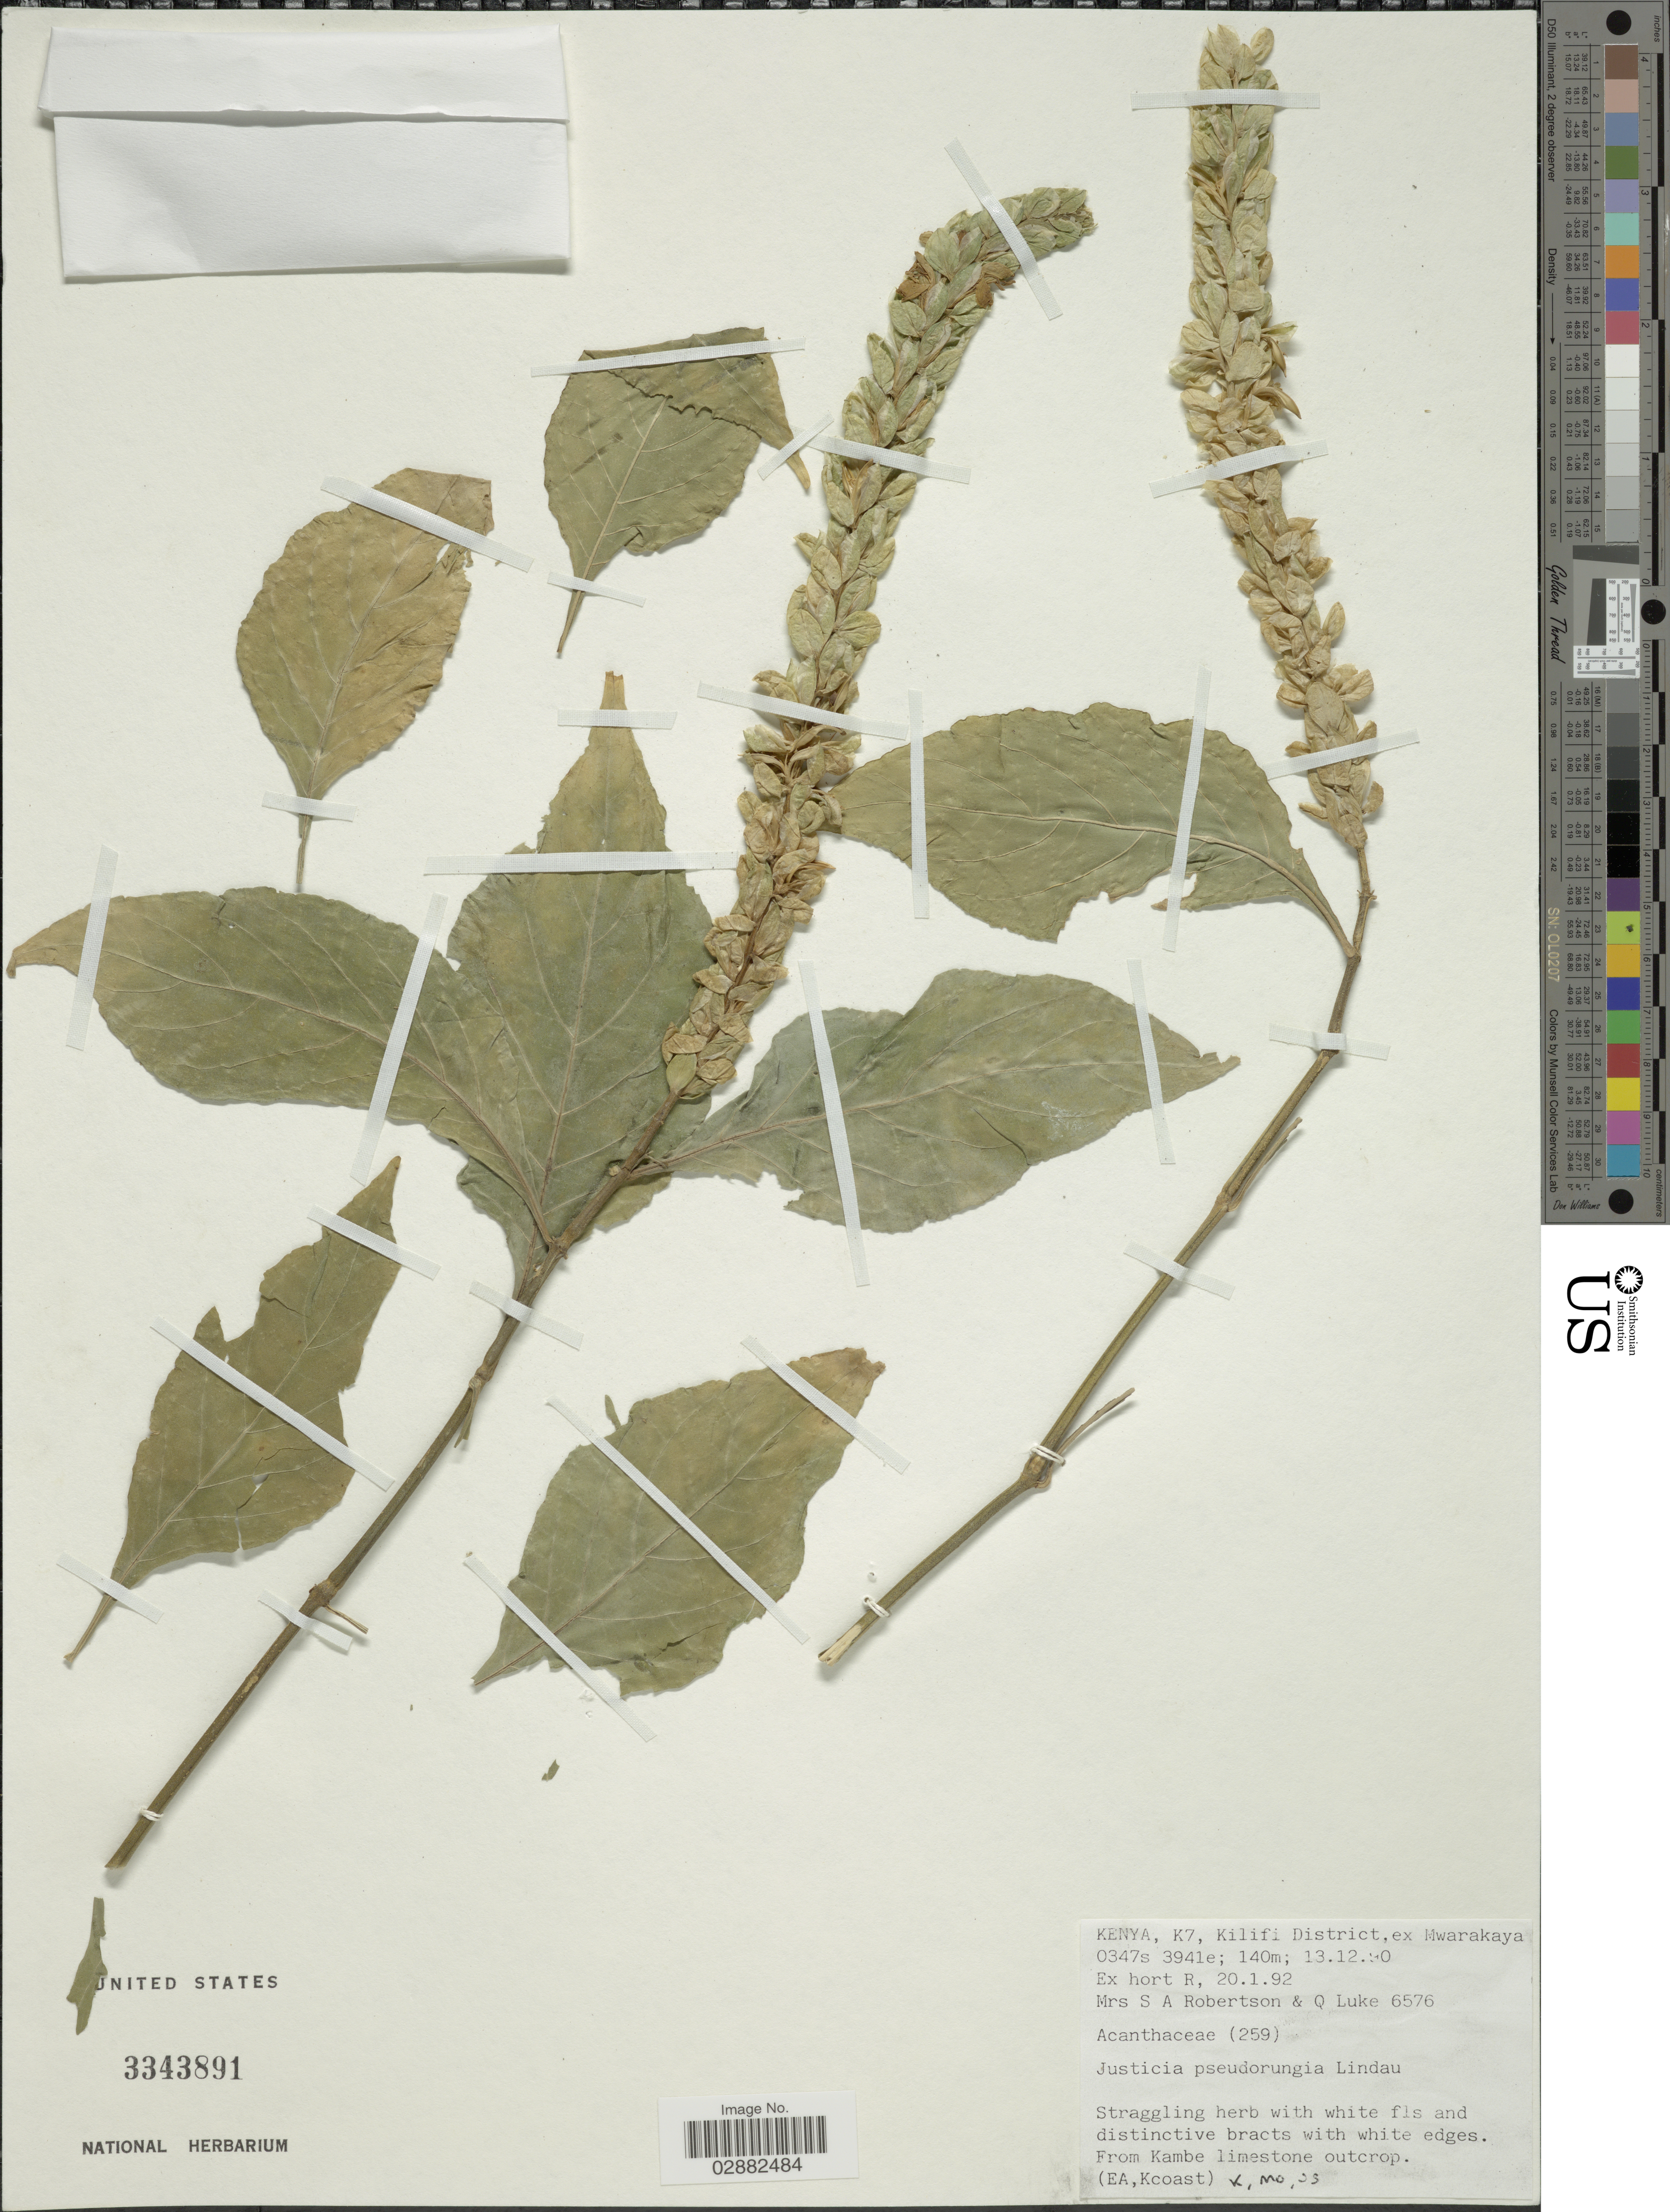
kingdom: Plantae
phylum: Tracheophyta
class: Magnoliopsida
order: Lamiales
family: Acanthaceae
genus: Justicia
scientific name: Justicia pseudorungia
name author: Lindau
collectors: S. Robertson & Q. Luke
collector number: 6576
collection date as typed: Transcribed d/m/y: 20/1/92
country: Kenya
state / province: Kilifi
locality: K7, Kilifi District, ex Mwarakaya.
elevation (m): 140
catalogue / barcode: US 3343891